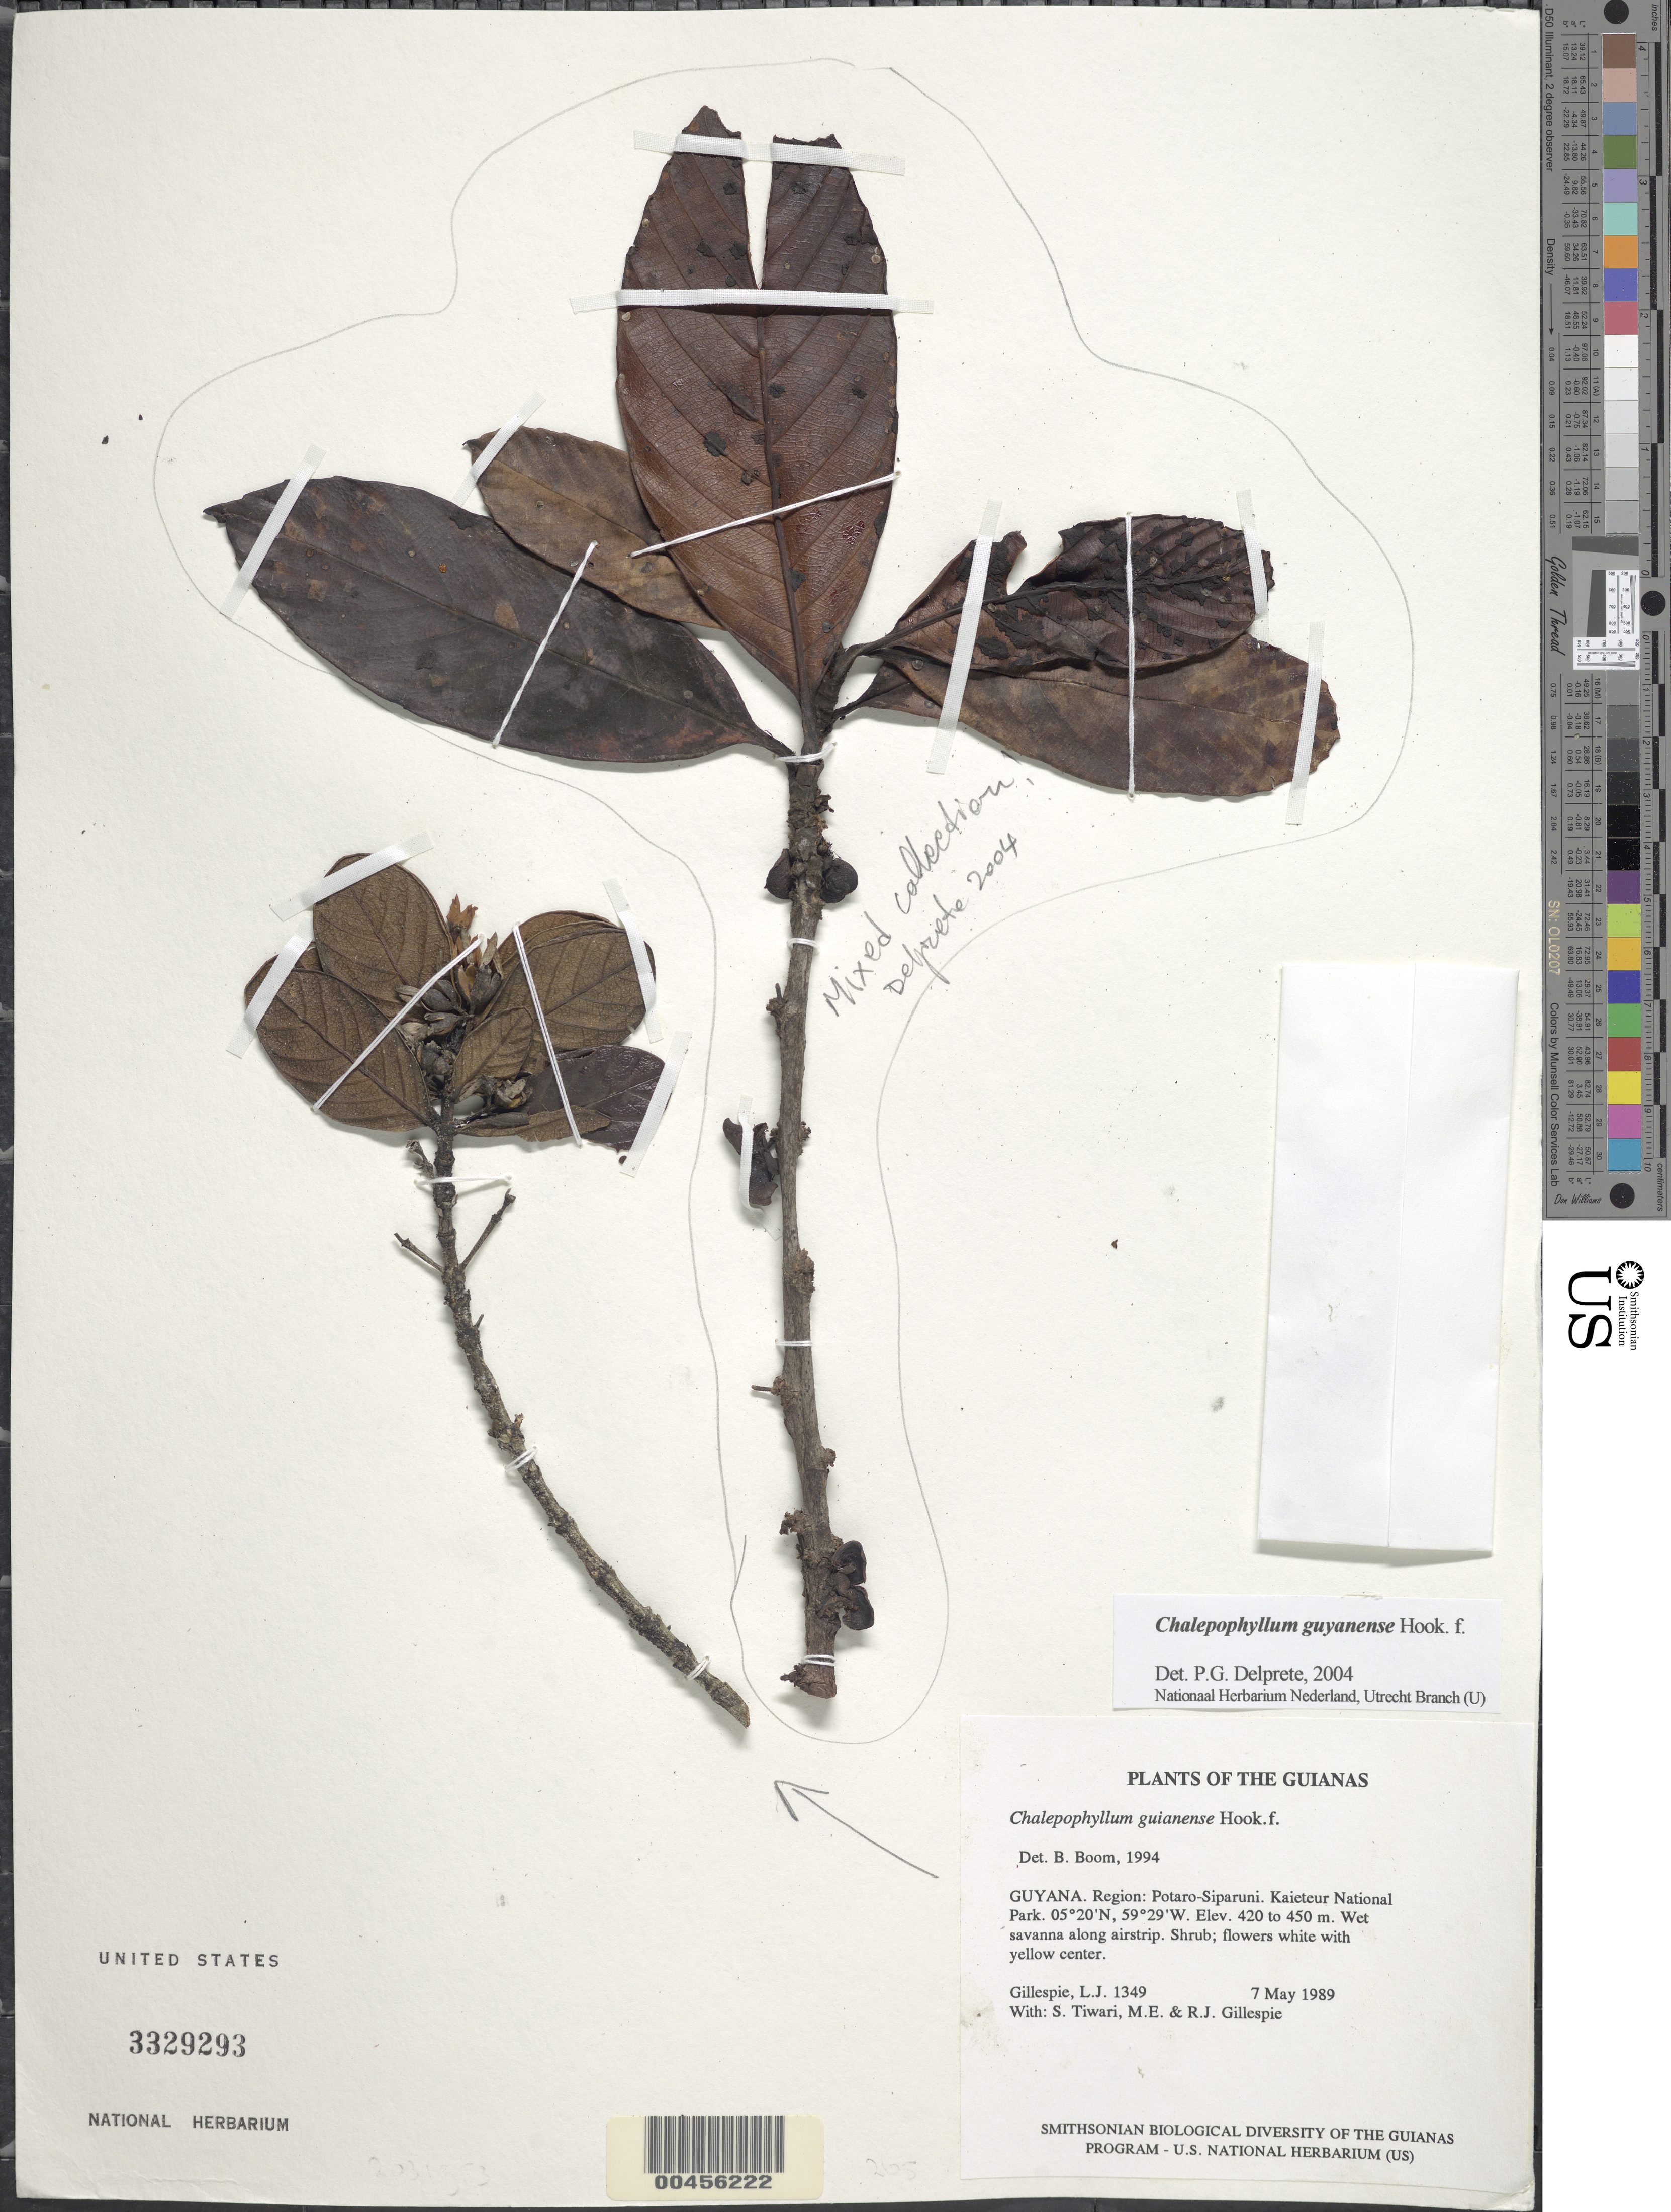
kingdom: Plantae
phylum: Tracheophyta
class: Magnoliopsida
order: Gentianales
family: Rubiaceae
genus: Chalepophyllum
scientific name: Chalepophyllum guianense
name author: Hook. f.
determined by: Boom, B. M.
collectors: L. J. Gillespie, S. Tiwari, M. Gillespie & R. Gillespie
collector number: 1349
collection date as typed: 7 May 1989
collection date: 1989-05-07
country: Guyana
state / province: Potaro-Siparuni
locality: Kaieteur National Park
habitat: Wet savanna along airstrip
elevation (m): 420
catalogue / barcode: US 3329293